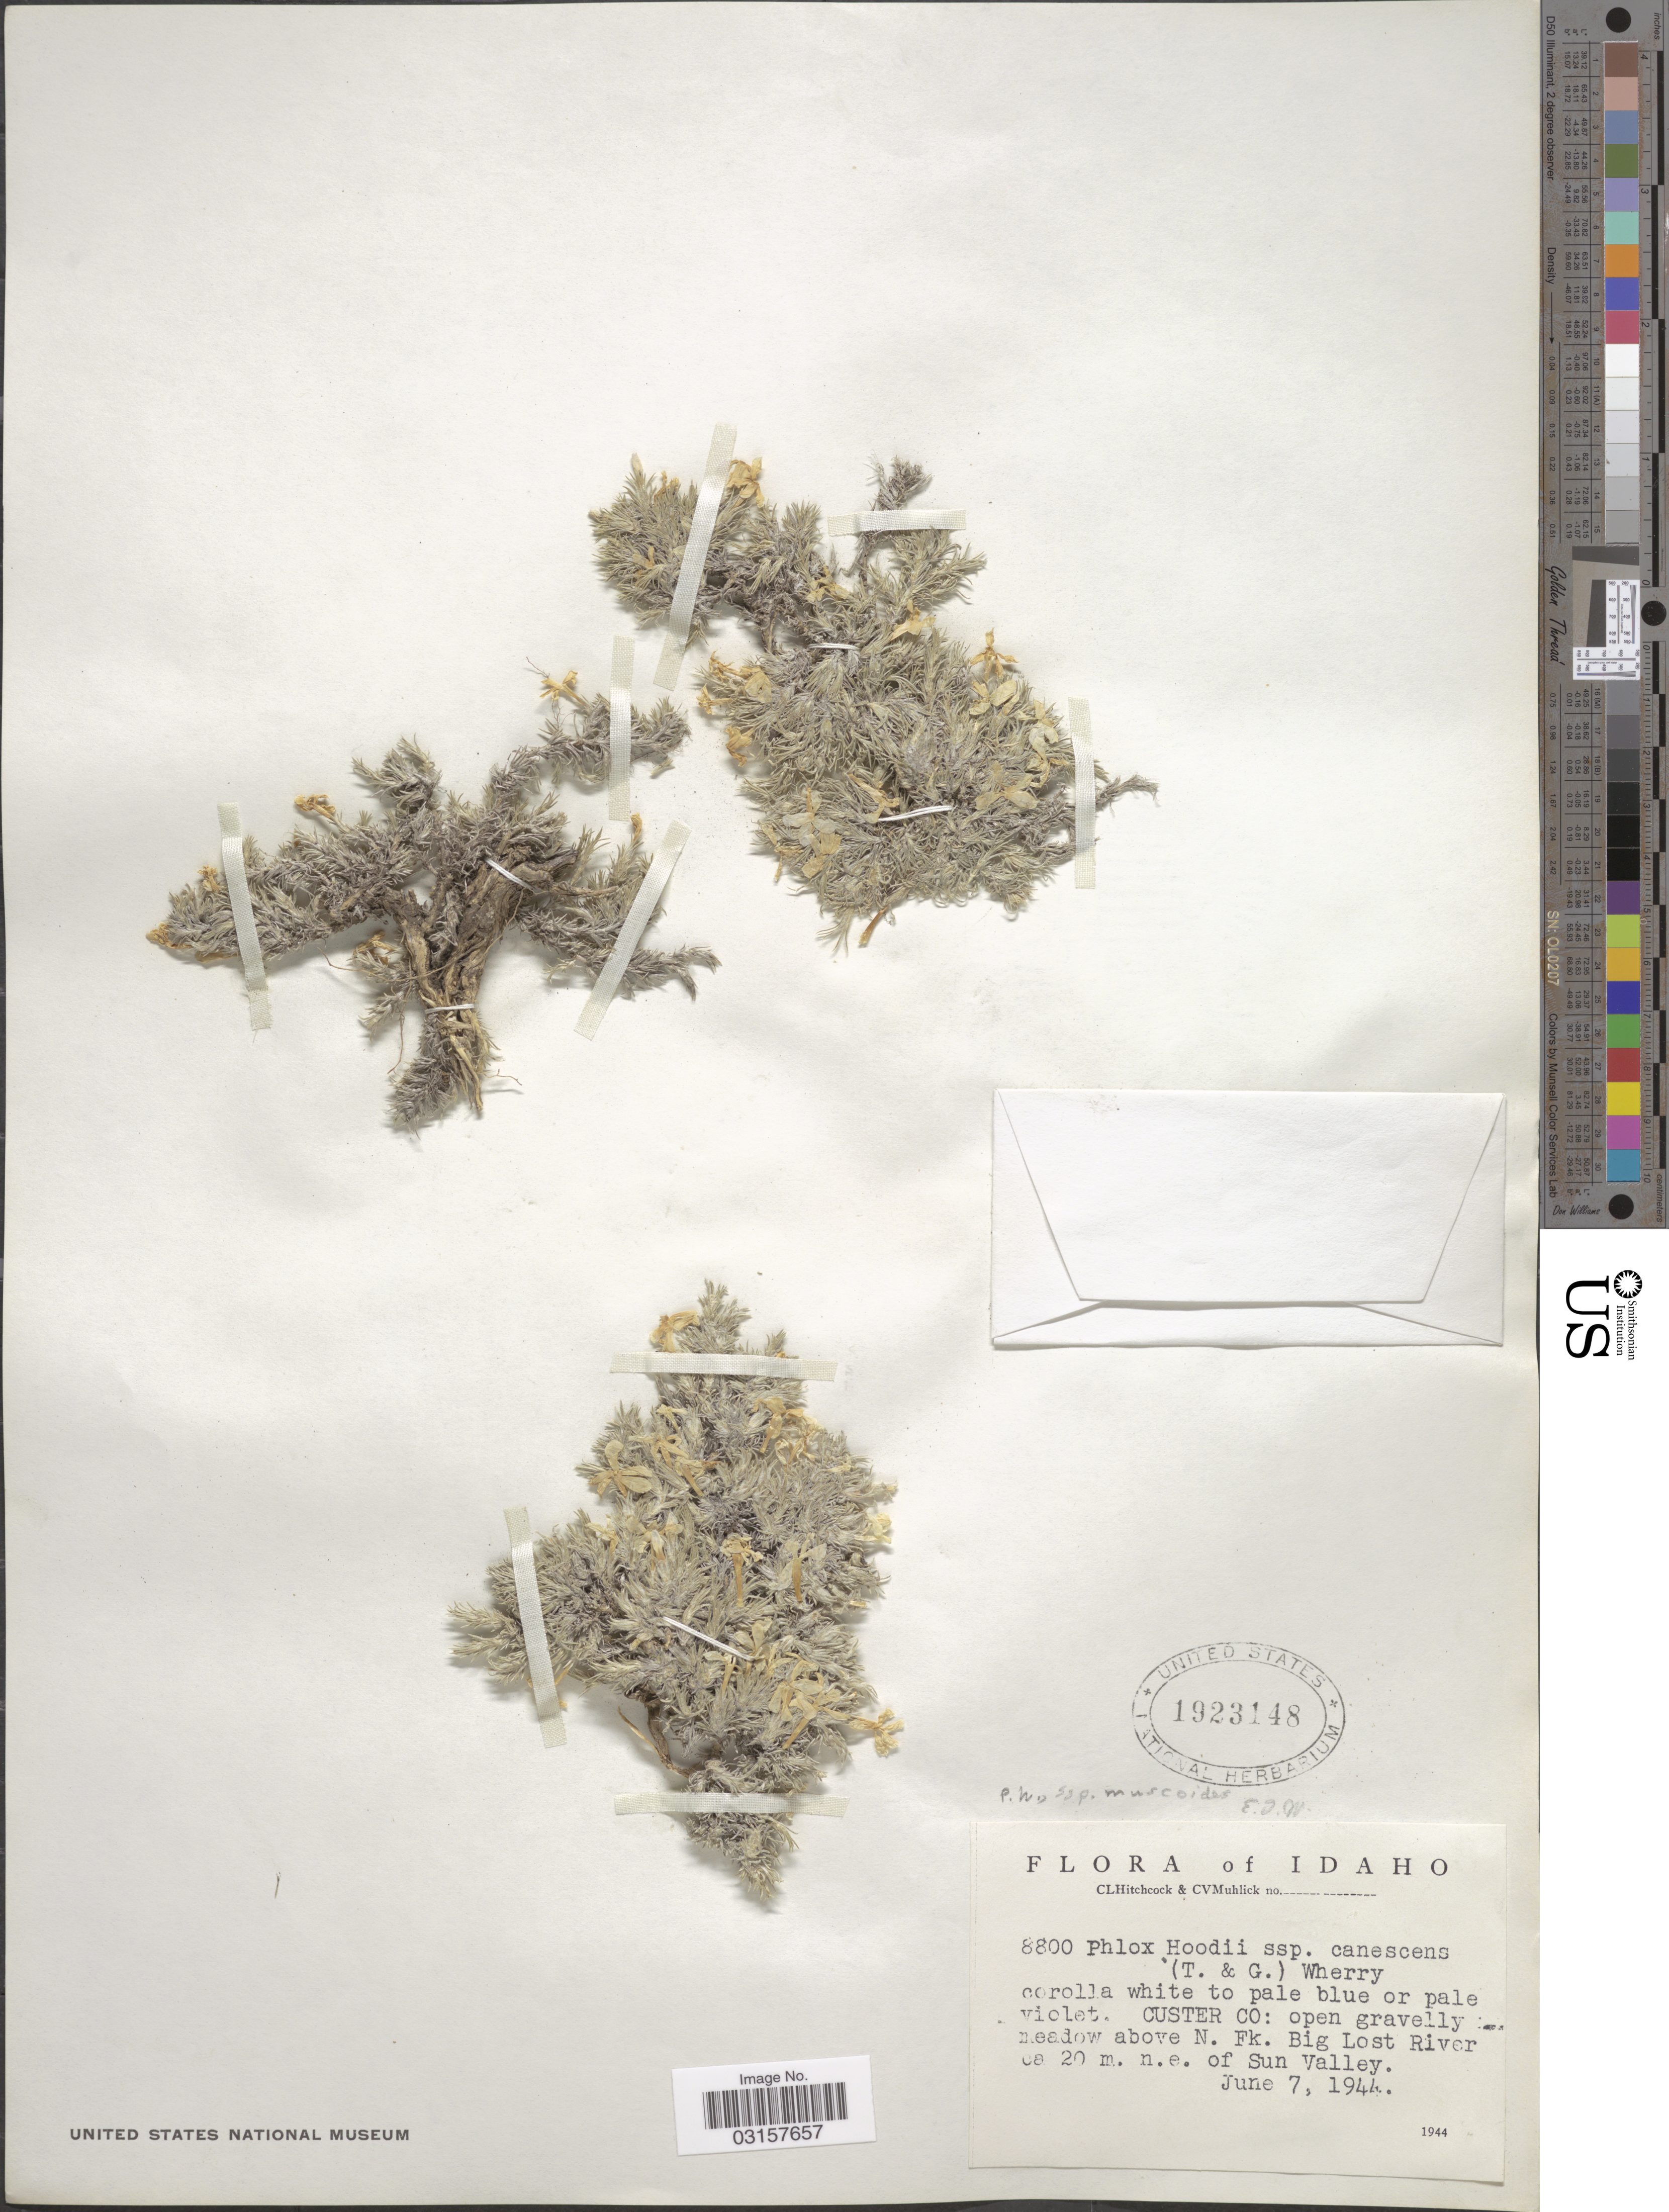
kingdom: Plantae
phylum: Tracheophyta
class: Magnoliopsida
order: Ericales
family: Polemoniaceae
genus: Phlox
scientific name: Phlox hoodii subsp. hoodii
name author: Richardson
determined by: Mayfield, M. H.; Ferguson, C. J.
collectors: C. L. Hitchcock & C. V. Muhlick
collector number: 8800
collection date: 1944-06-07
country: United States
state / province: Idaho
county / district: Custer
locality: open gravelly meadow above N. Fk. Big Lost River ca 20 m. n.e. of Sun Valley.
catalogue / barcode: US 1923148